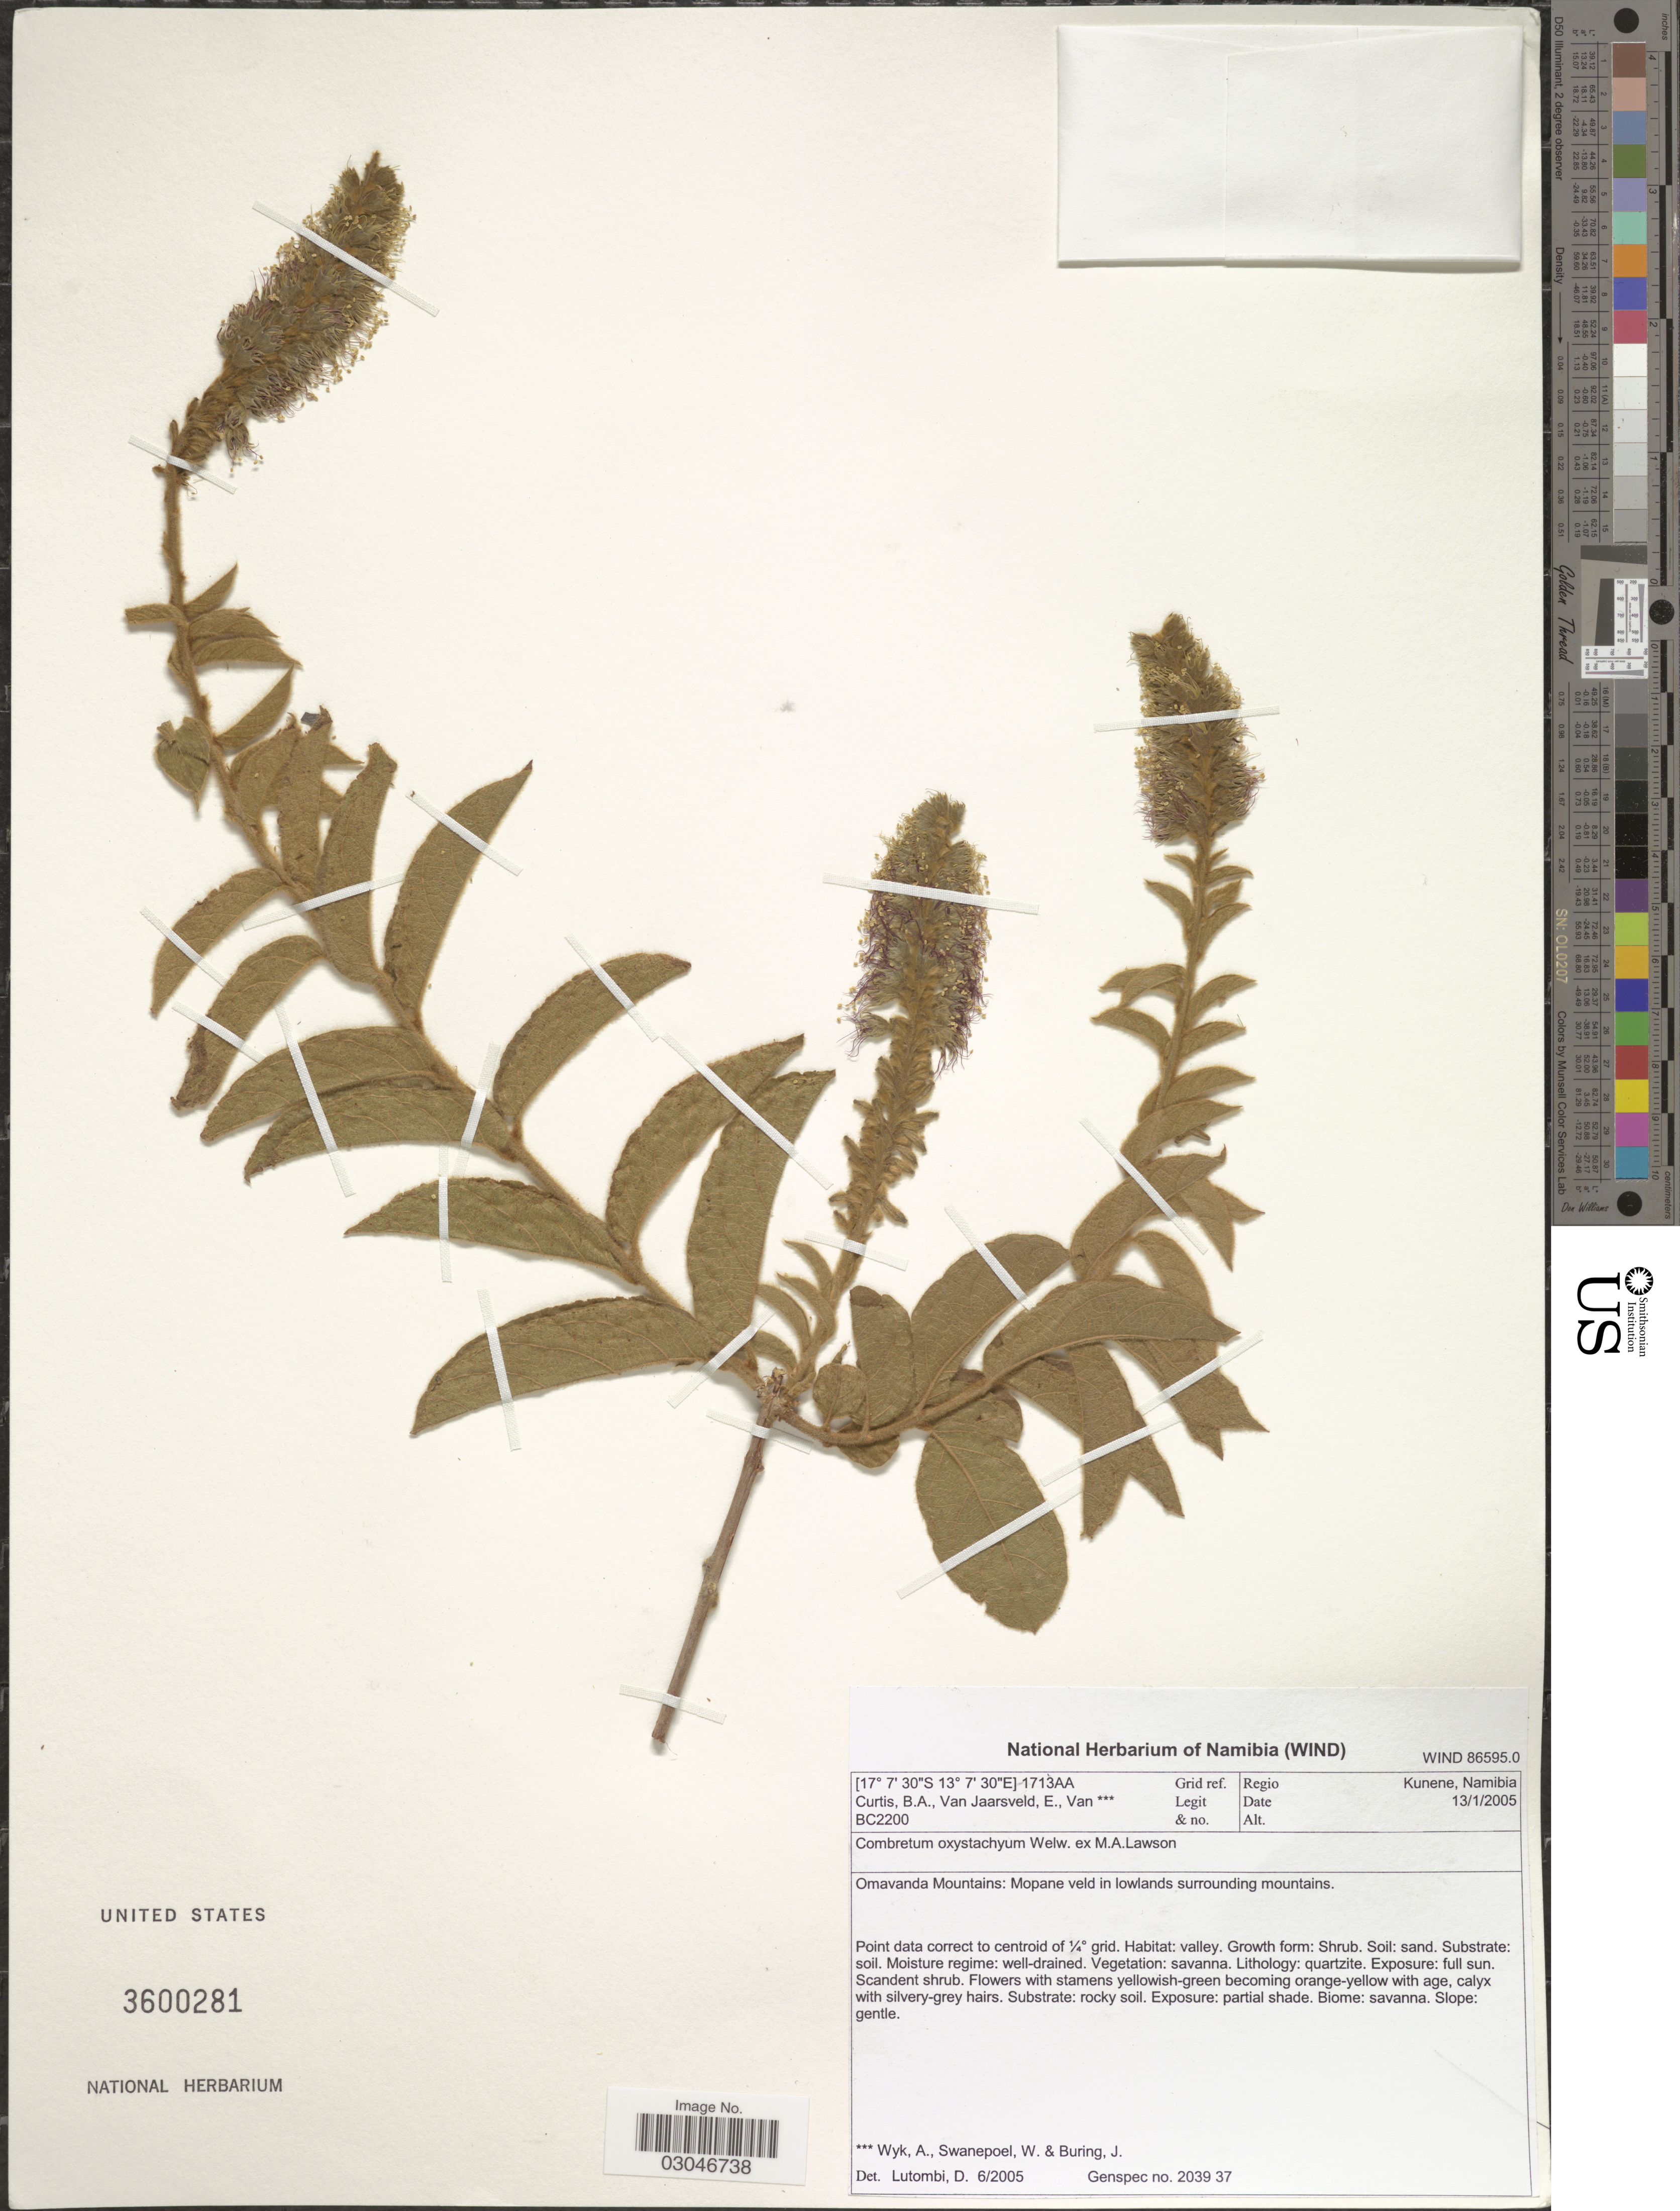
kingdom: Plantae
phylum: Tracheophyta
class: Magnoliopsida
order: Myrtales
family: Combretaceae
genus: Combretum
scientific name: Combretum oxystachyum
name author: Welw. ex M.A. Lawson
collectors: B. A. Curtis, E. van Jaarsveld, A. van Wyk, W. Swanepoel & J. Buring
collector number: BC2200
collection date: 2005-01-13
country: Namibia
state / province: Kunene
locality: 1713AA Grid ref. Omavanda Mountains: Mopane veld in lowlands surrounding mountains.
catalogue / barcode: US 3600281